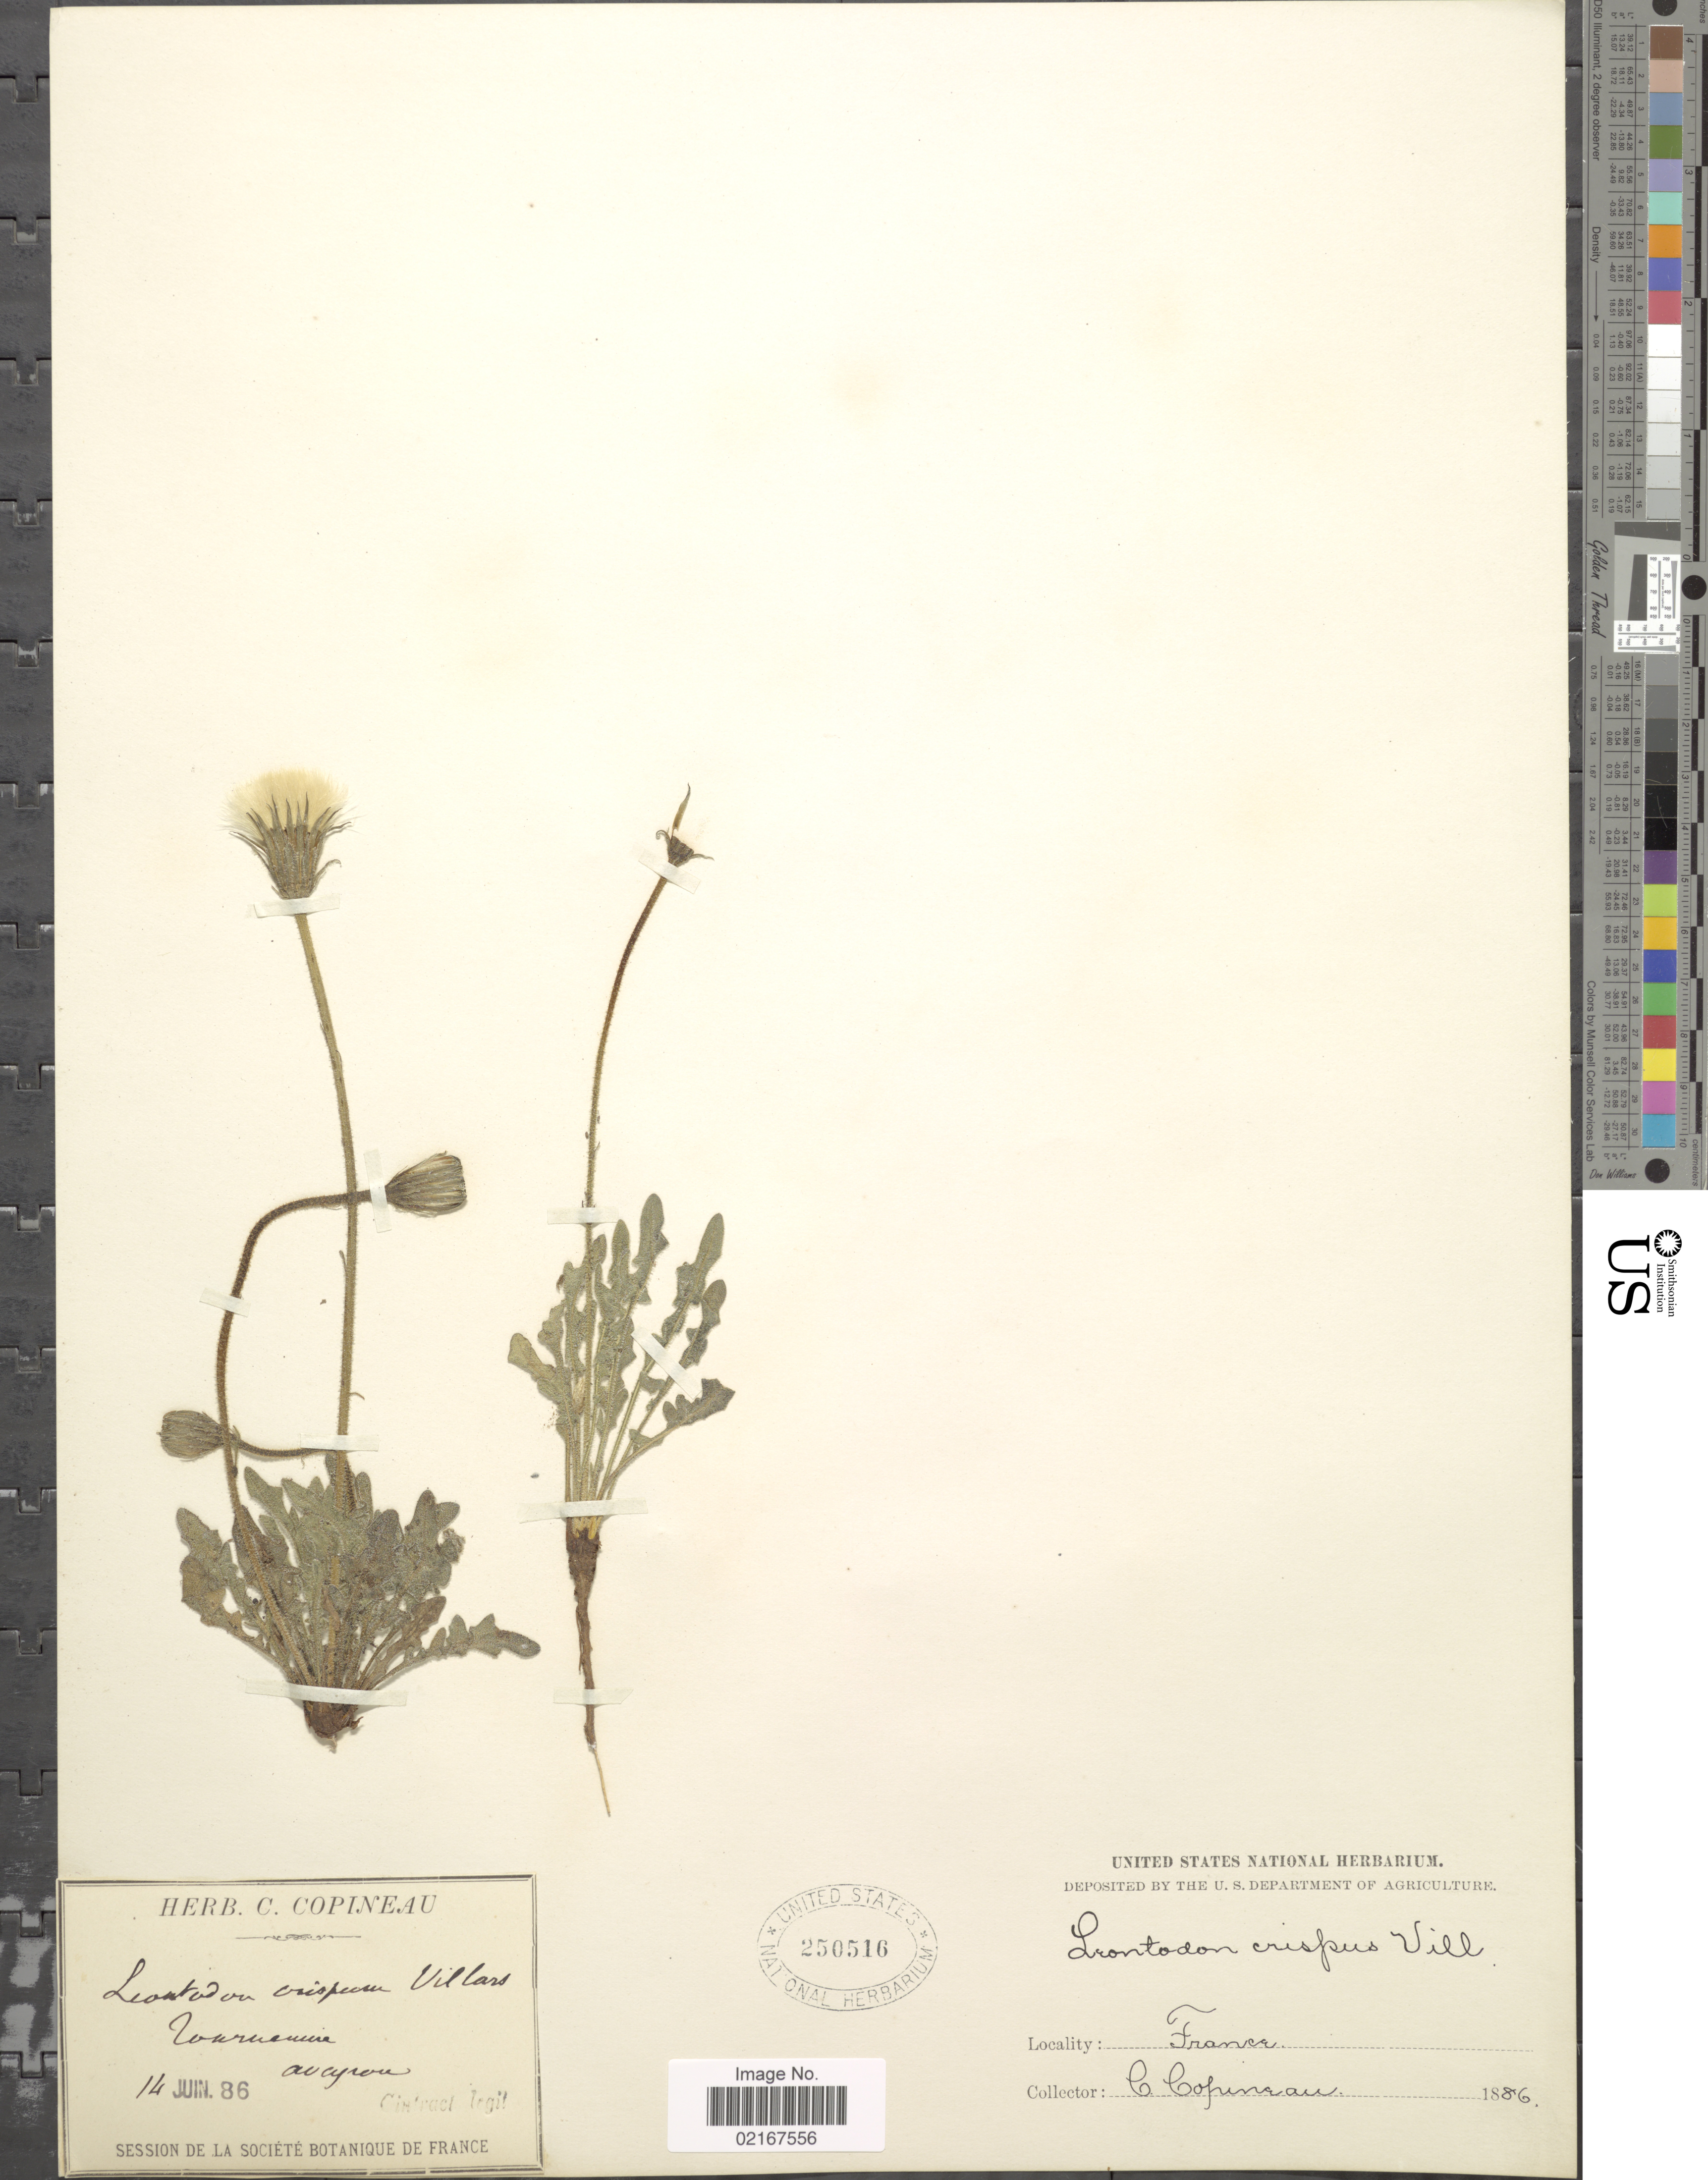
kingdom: Plantae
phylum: Tracheophyta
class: Magnoliopsida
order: Asterales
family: Asteraceae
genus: Leontodon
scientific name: Leontodon crispus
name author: Vill.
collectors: C. Copineau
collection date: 1886-06-14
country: France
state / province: Occitanie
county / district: Aveyron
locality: Tournemire, Aveyron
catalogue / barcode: US 250516